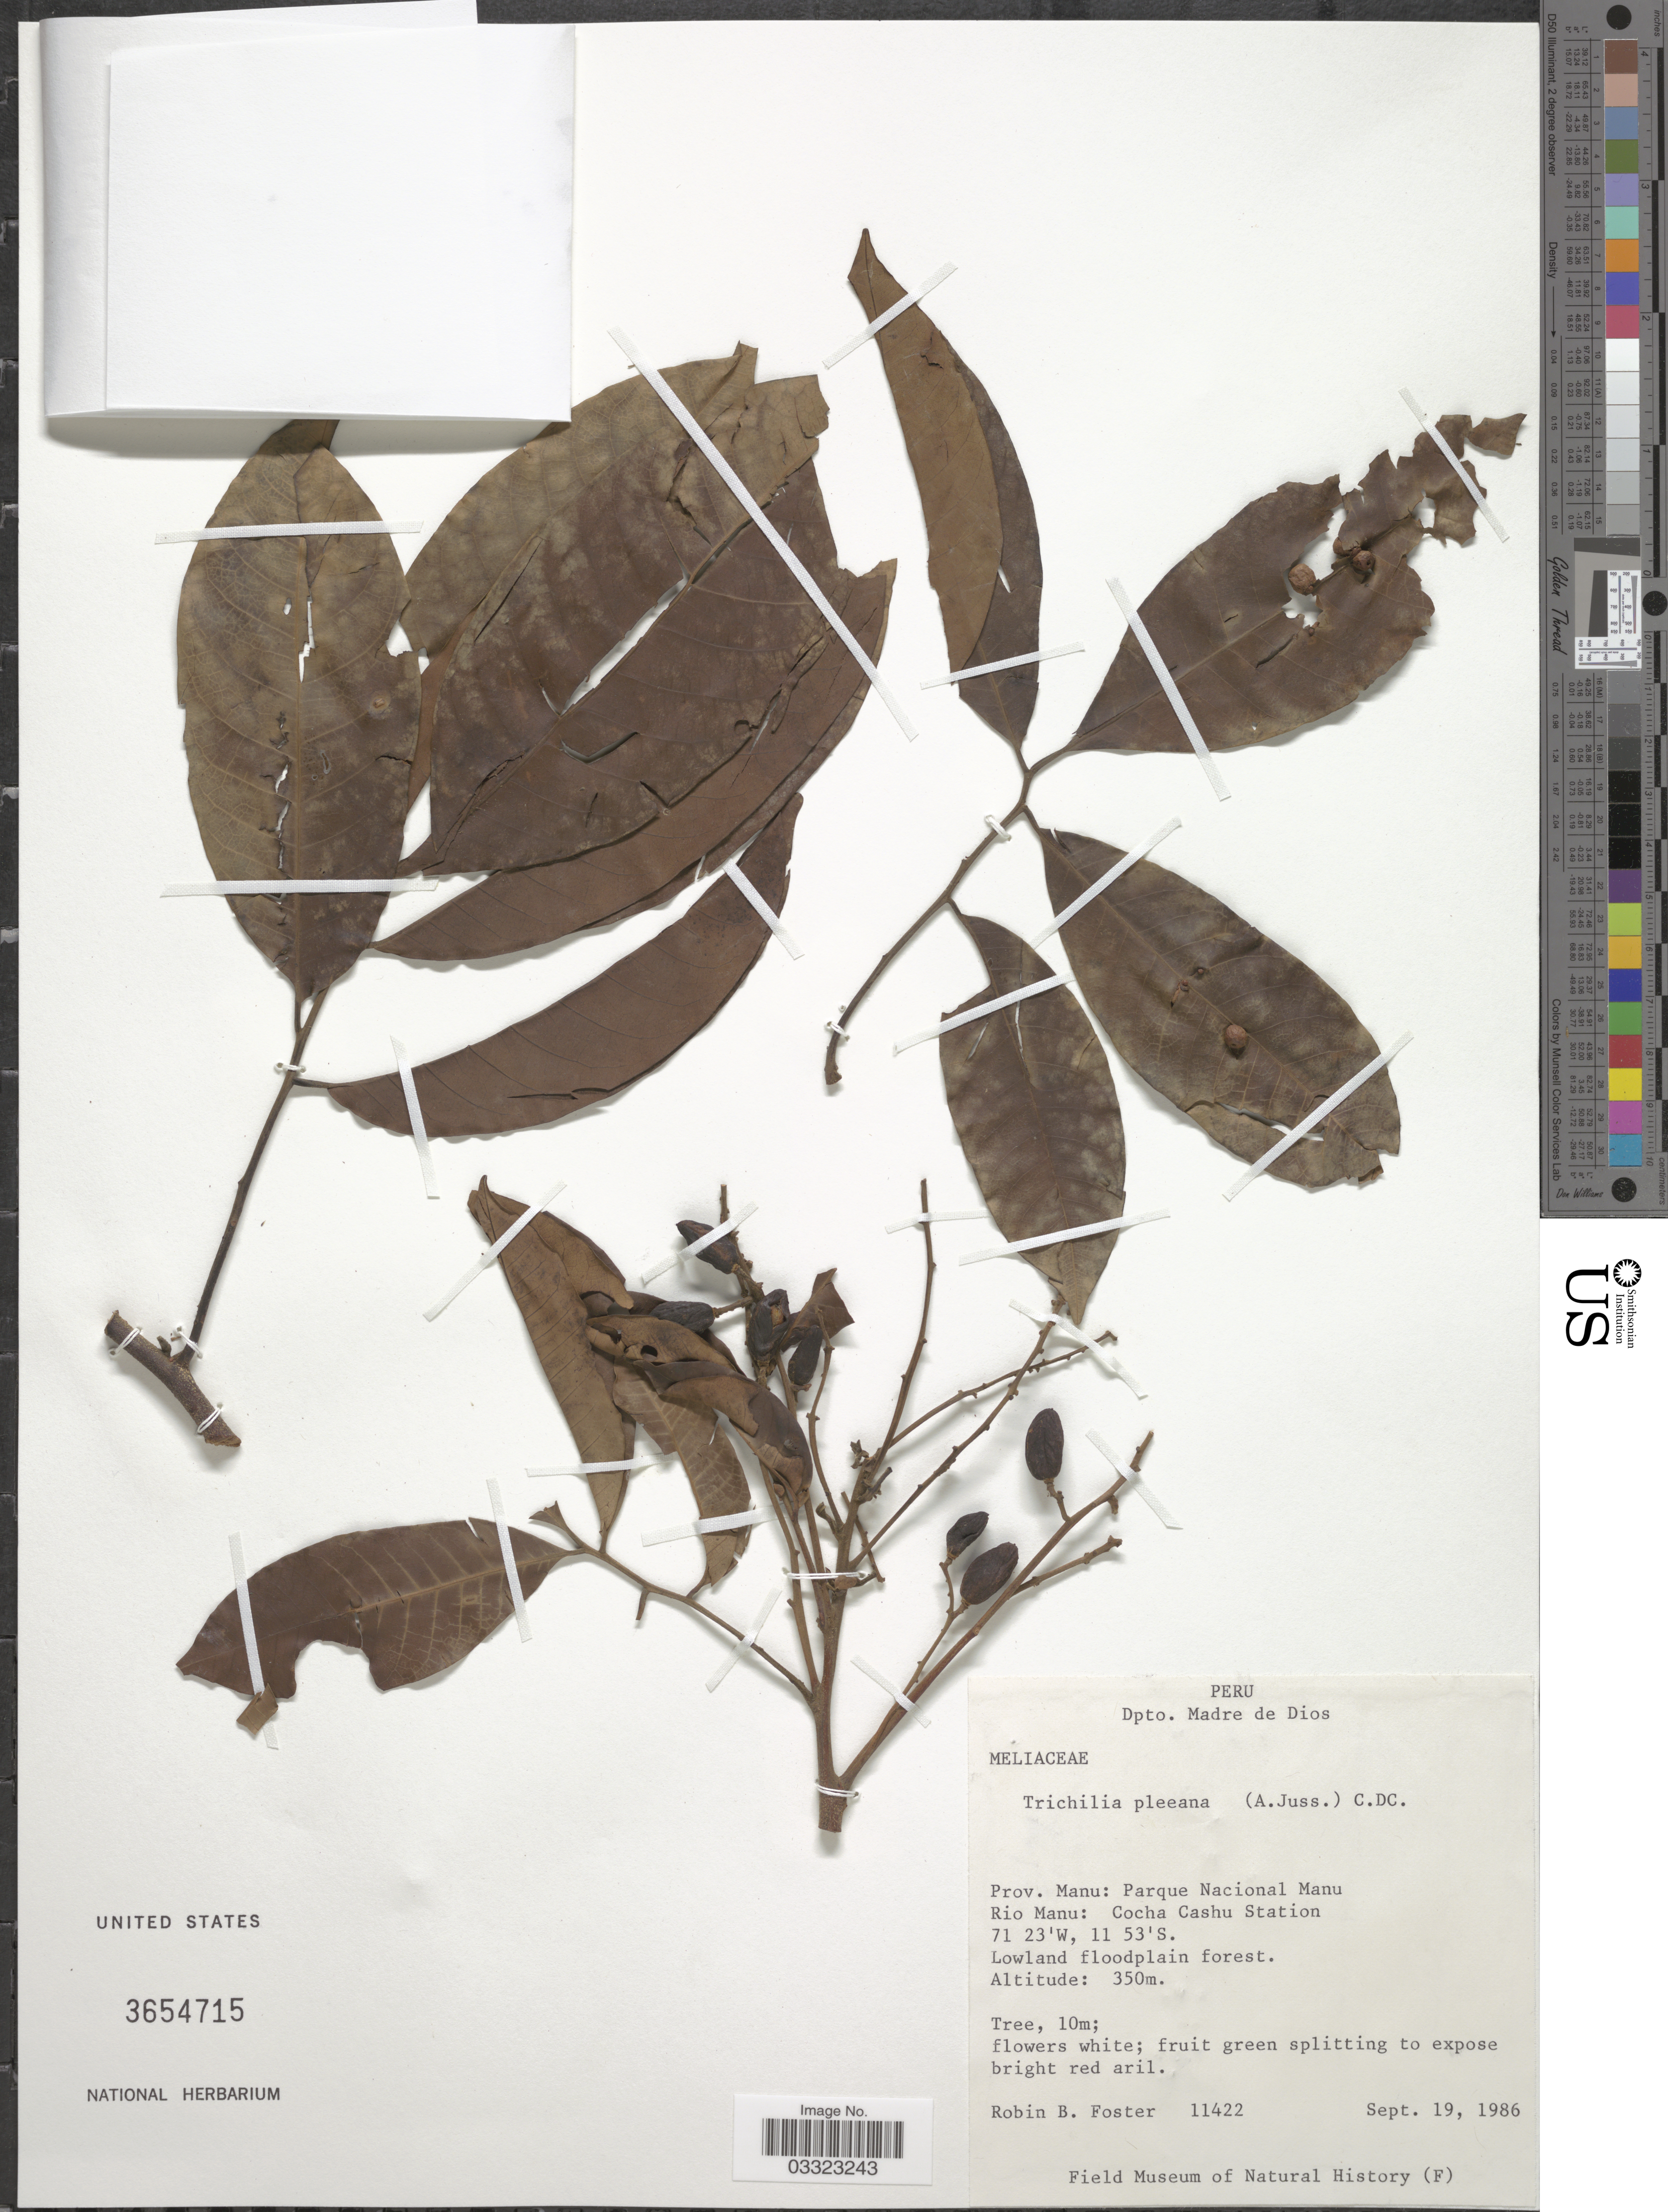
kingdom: Plantae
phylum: Tracheophyta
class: Magnoliopsida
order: Sapindales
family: Meliaceae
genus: Trichilia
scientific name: Trichilia pleeana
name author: (A. Juss.) C. DC.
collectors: R. B. Foster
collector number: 11422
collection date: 1986-09-19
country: Peru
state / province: Madre de Dios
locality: Dpto. Madre de Dios. Prov. Manu: Parque Nacional Manu Rio Manu: Cocha Cashu Station.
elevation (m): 350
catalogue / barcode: US 3654715